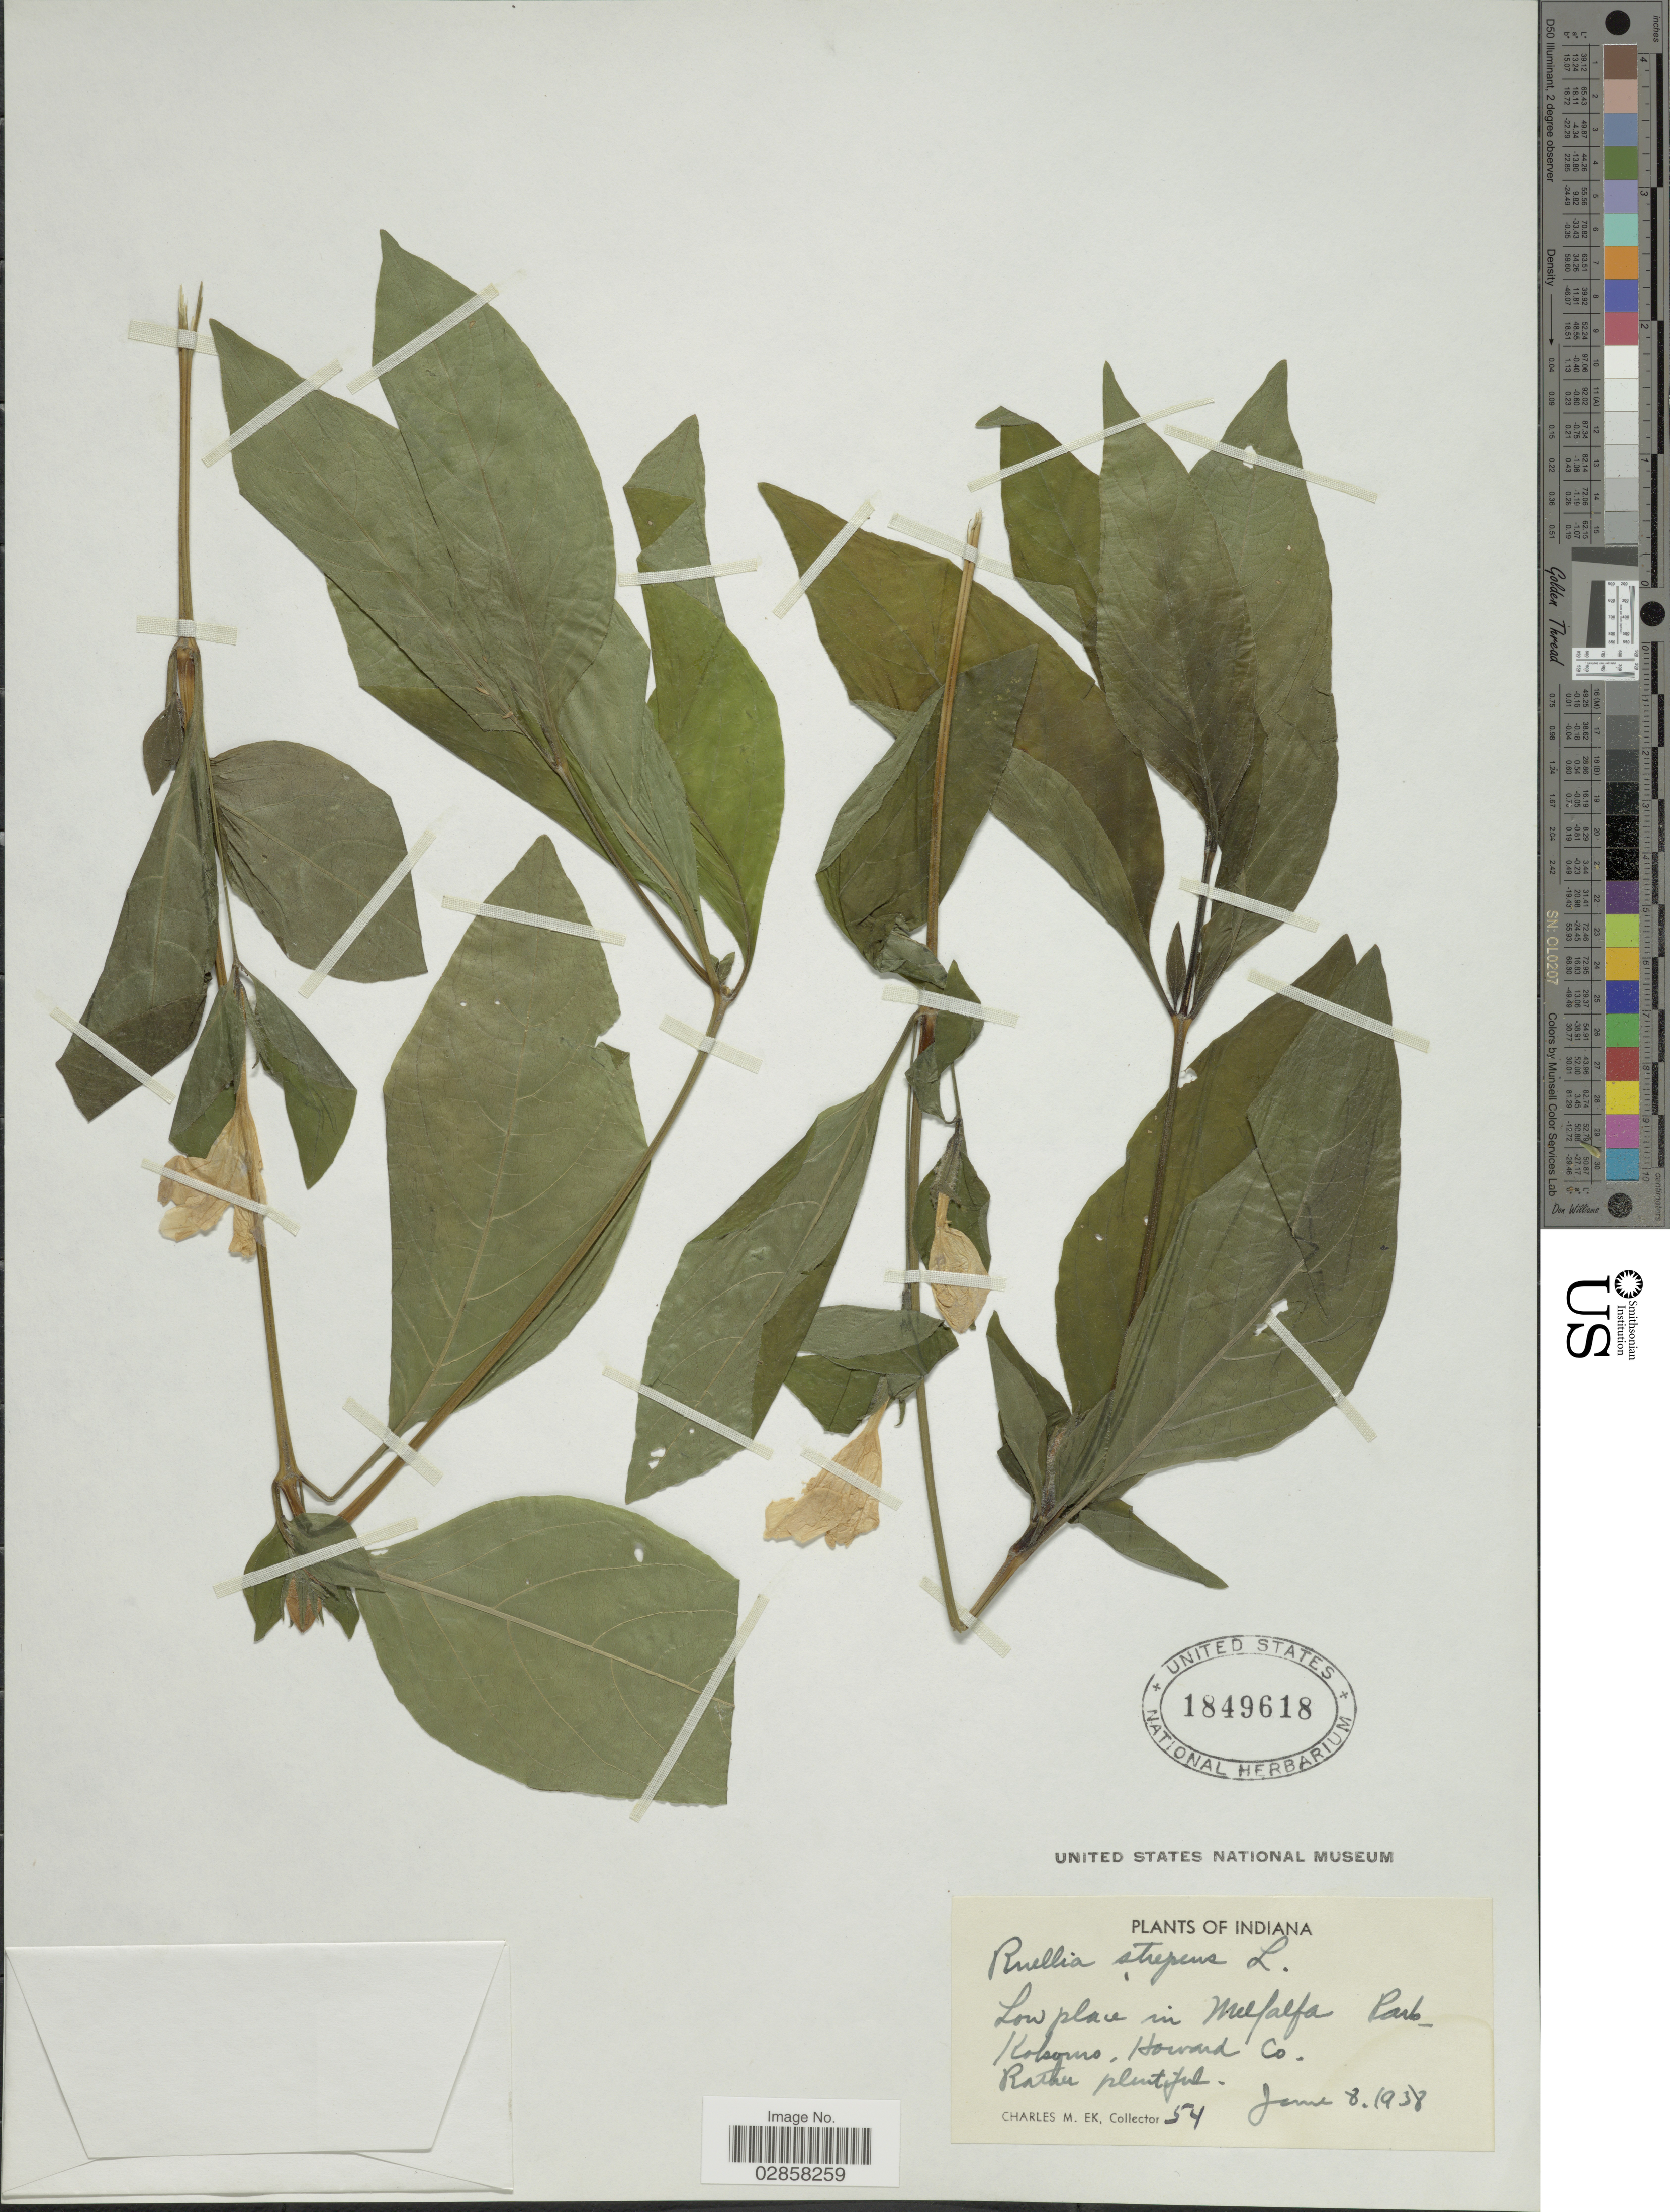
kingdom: Plantae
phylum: Tracheophyta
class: Magnoliopsida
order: Lamiales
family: Acanthaceae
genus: Ruellia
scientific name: Ruellia strepens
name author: L.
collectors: C. Ek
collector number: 54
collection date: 1938-06-08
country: United States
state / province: Indiana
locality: Low place in Melfalfa Park. Kokomo, Howard Co.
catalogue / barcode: US 1849618